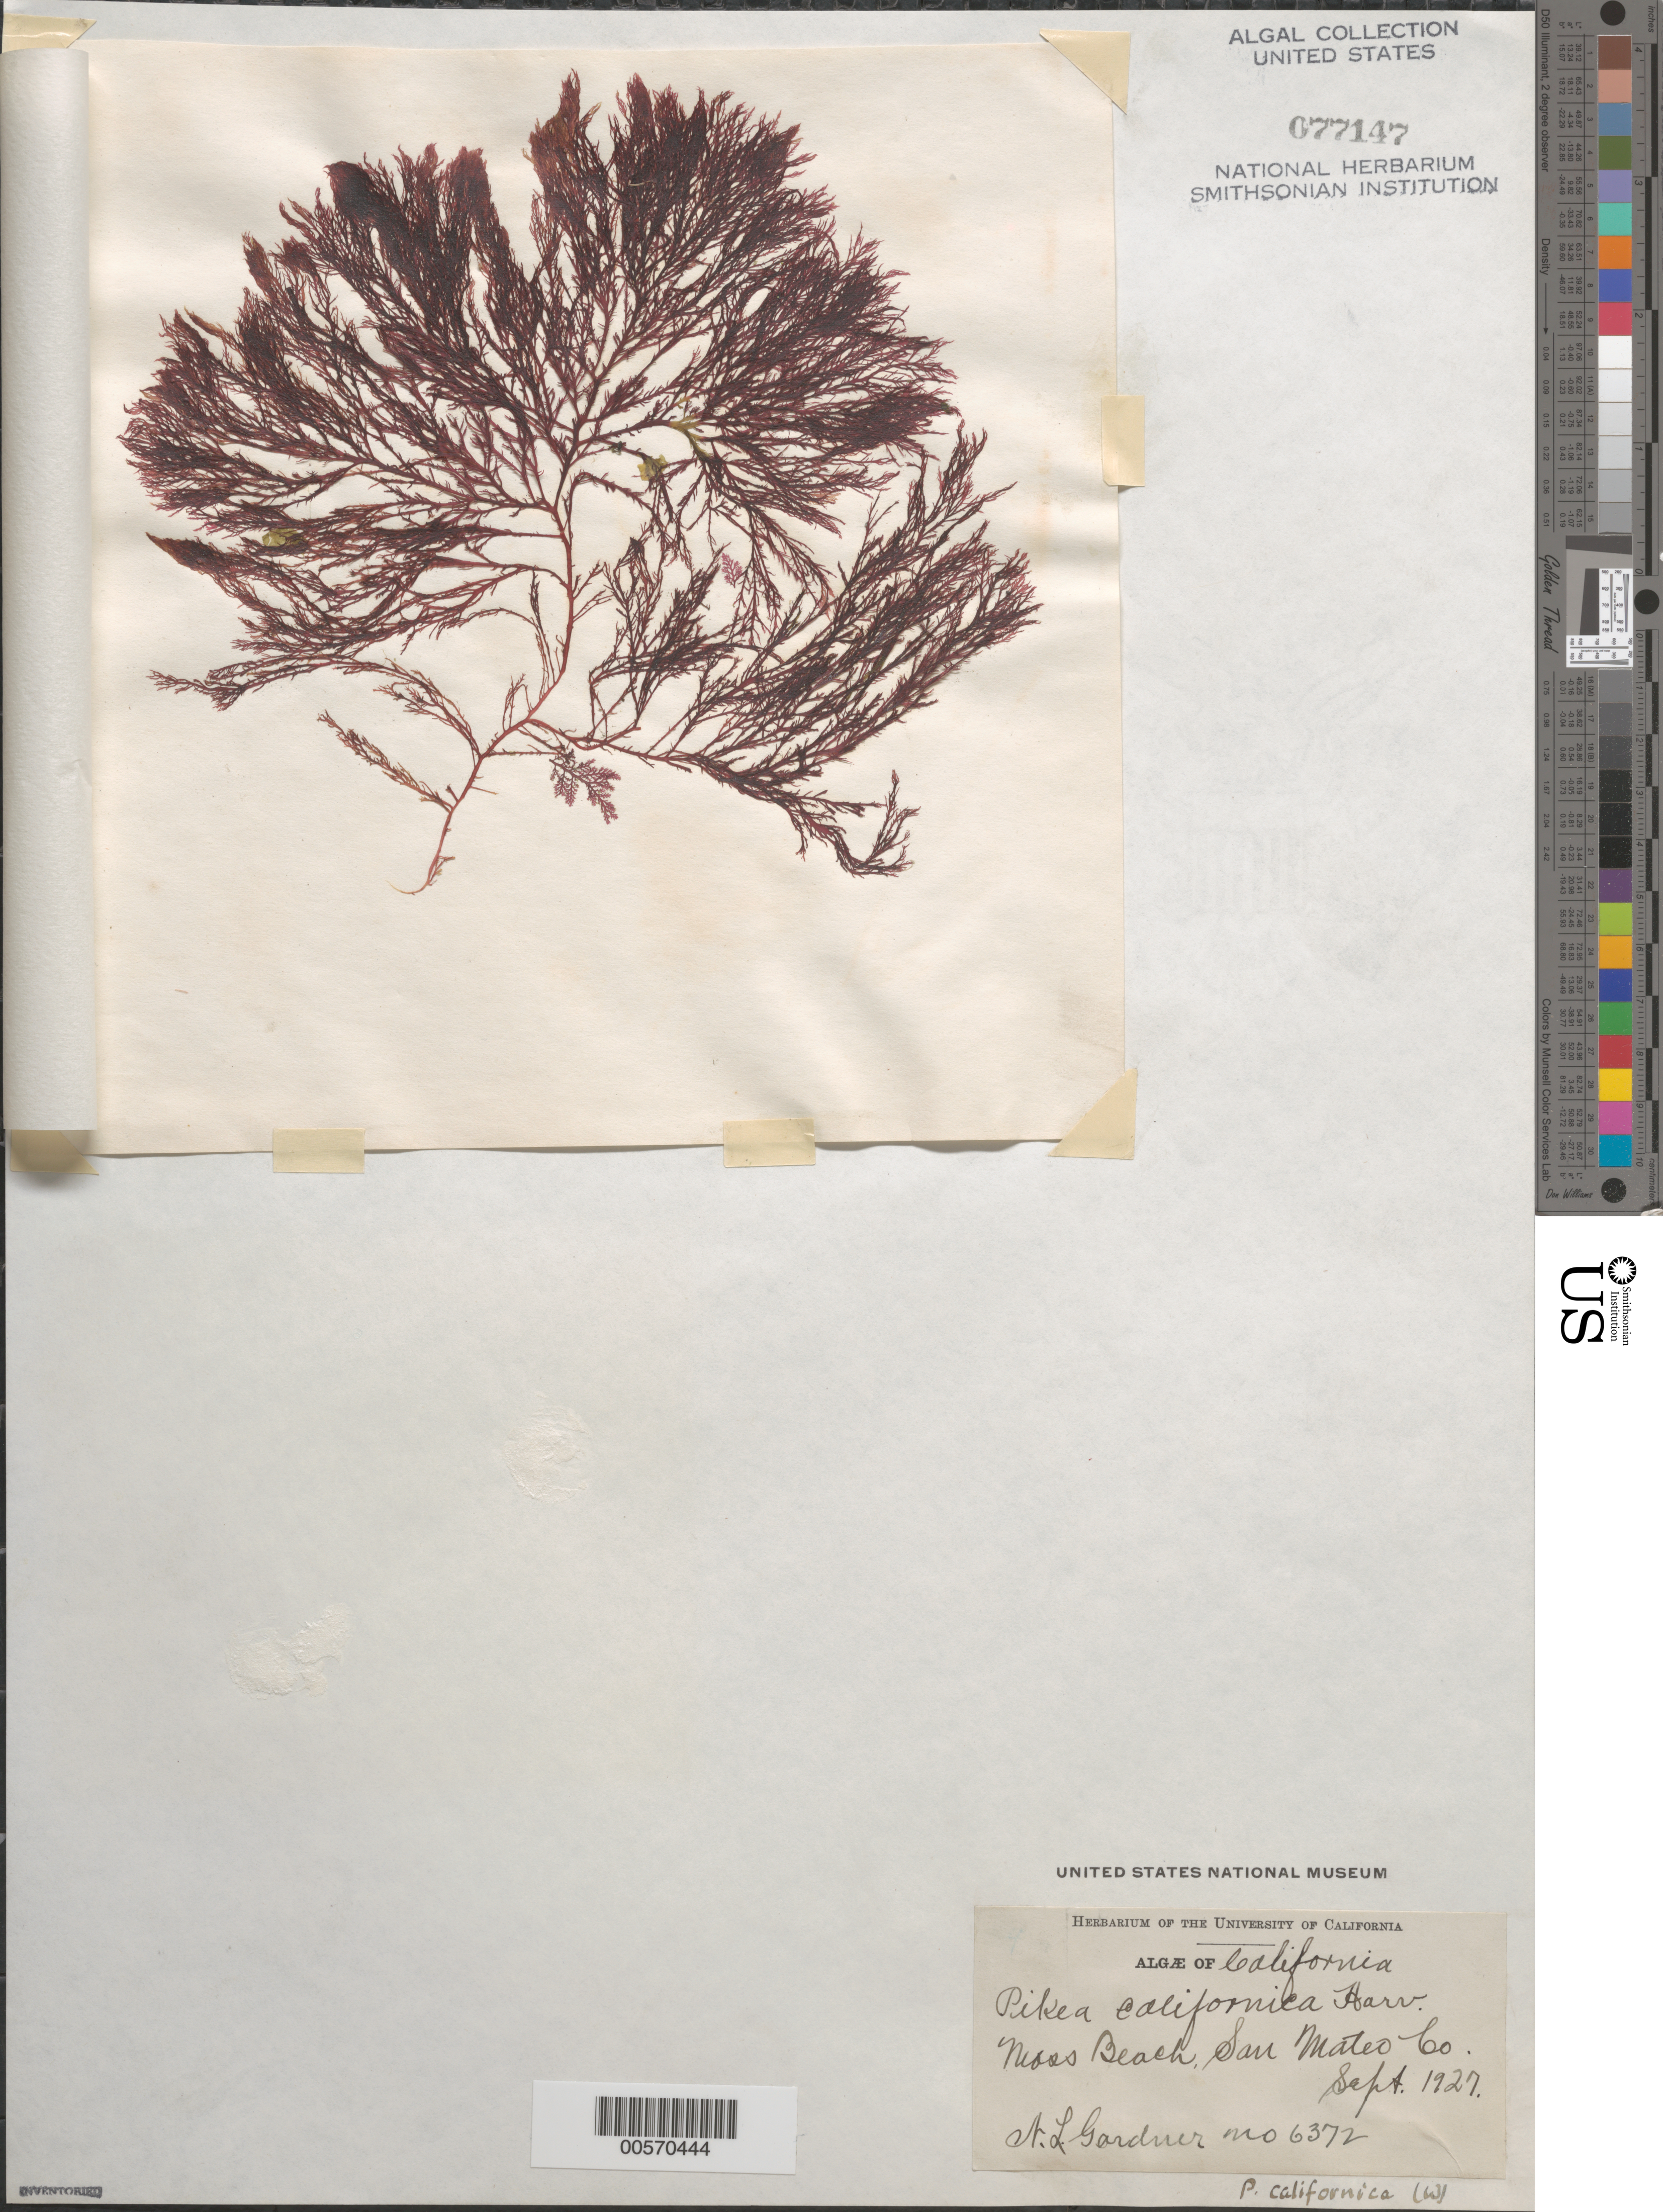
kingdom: Plantae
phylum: Rhodophyta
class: Florideophyceae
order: Gigartinales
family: Dumontiaceae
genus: Pikea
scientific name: Pikea californica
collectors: N. Gardner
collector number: NLG 6372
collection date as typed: Sep 1927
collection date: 1927-09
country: United States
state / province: California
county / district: San Mateo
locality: Moss Beach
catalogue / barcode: US 77147